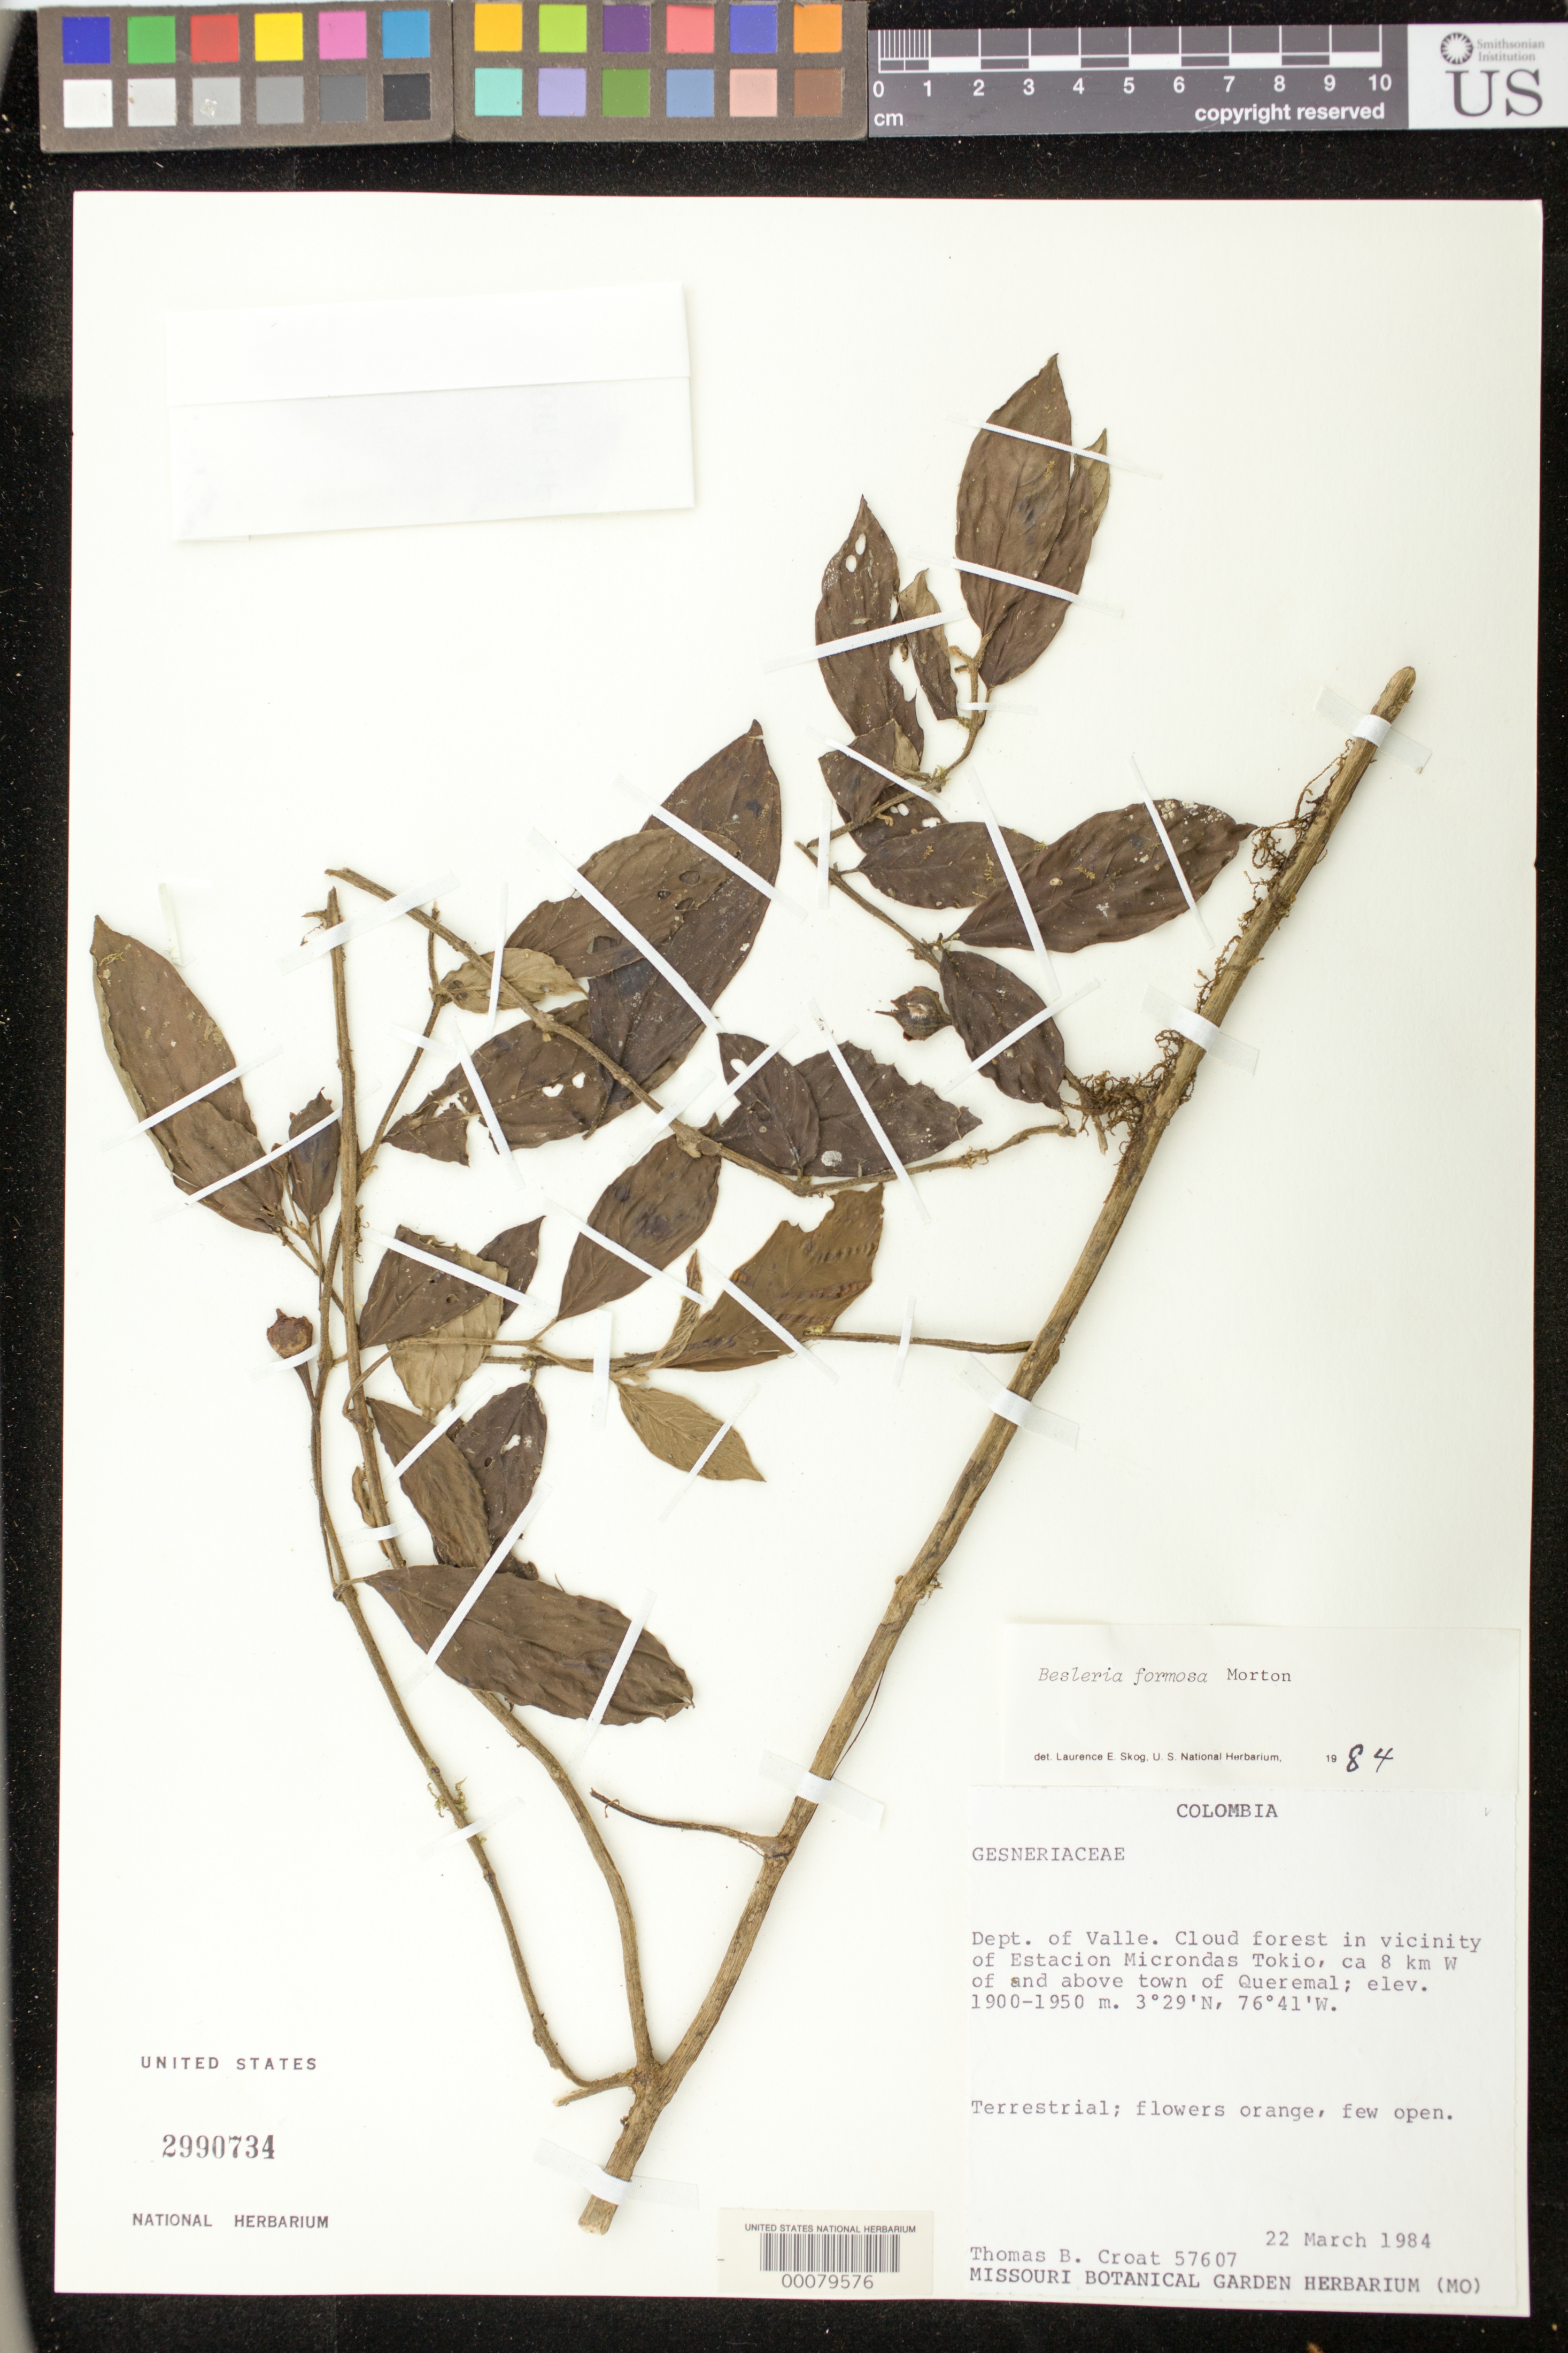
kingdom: Plantae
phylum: Tracheophyta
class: Magnoliopsida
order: Lamiales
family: Gesneriaceae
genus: Besleria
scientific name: Besleria amabilis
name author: C.V. Morton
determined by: Skog, Laurence E.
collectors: T. B. Croat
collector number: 57607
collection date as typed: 22 Mar 1984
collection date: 1984-03-22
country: Colombia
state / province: Valle del Cauca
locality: In vicinity of Estacion Microndas Tokio, about 8 km W of and above town of Queremal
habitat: Cloud forest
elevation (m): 1900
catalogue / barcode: US 2990734